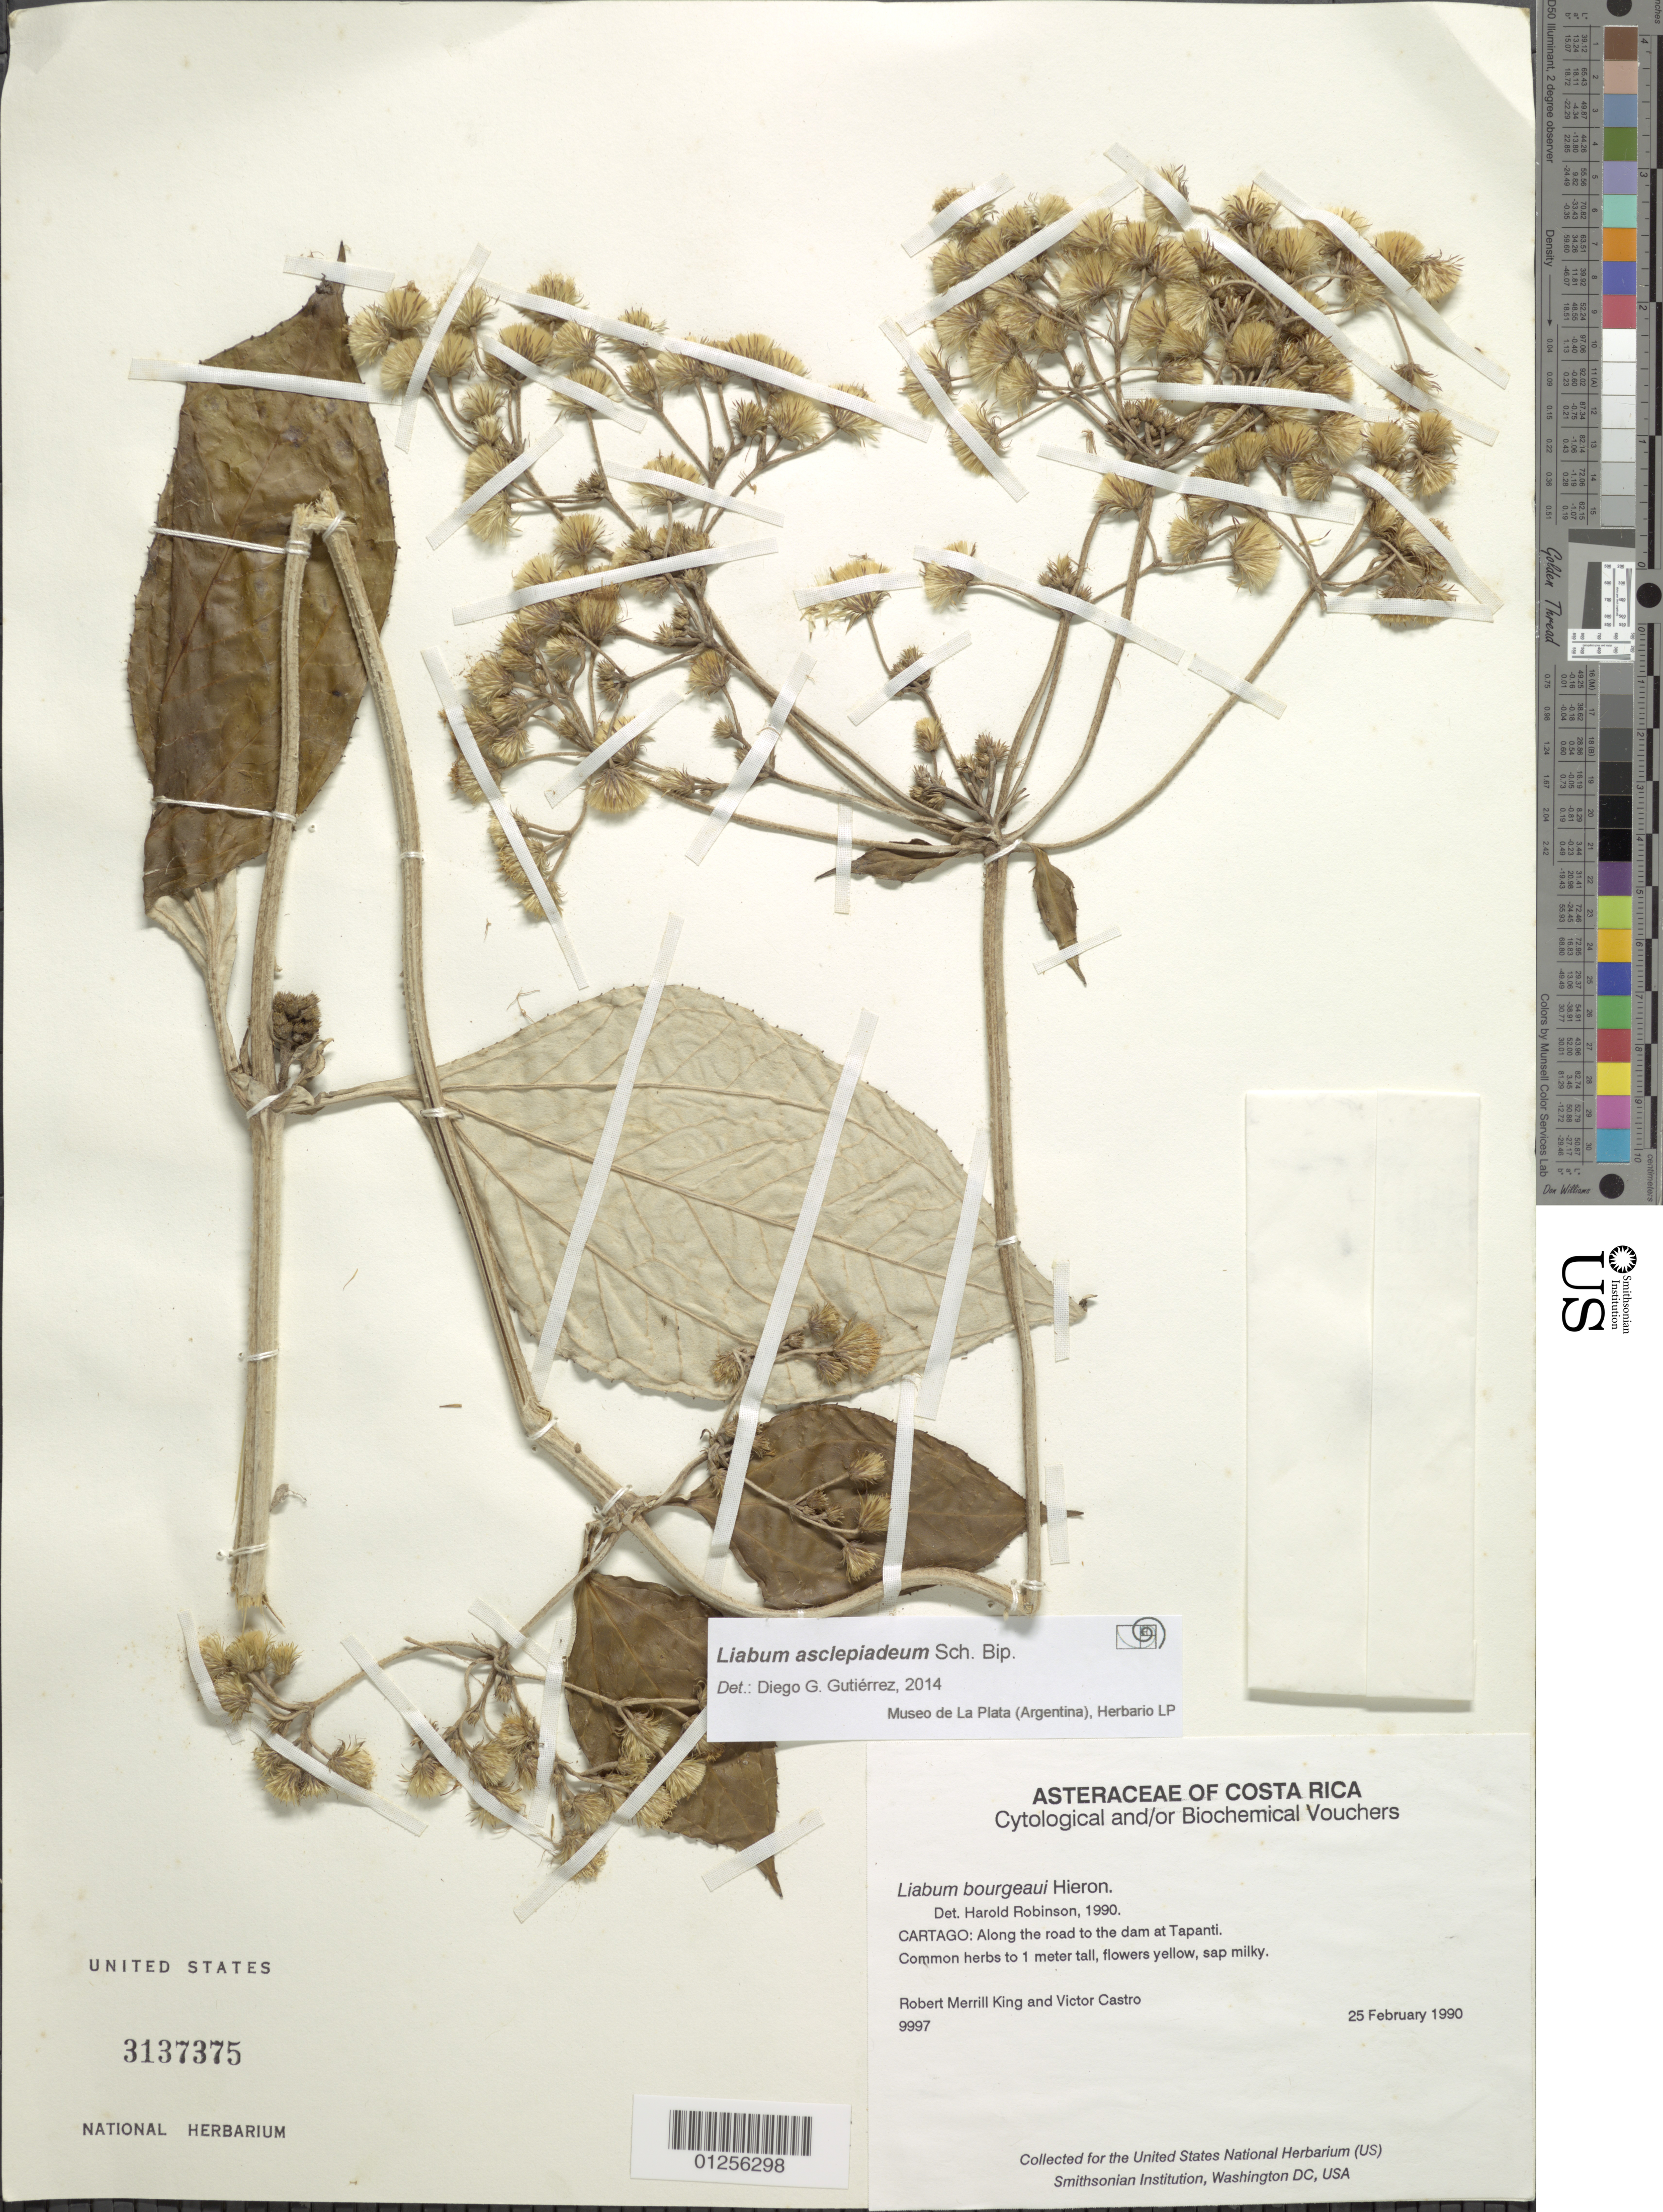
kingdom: Plantae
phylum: Tracheophyta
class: Magnoliopsida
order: Asterales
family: Asteraceae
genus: Liabum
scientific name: Liabum asclepiadeum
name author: Sch. Bip.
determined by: Gutierrez, D. G.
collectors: R. M. King & V. Castro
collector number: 9997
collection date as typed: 25 February 1990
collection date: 1990-02-25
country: Costa Rica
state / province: Cartago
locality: Tapanti, along road to the dam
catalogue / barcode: US 3137375